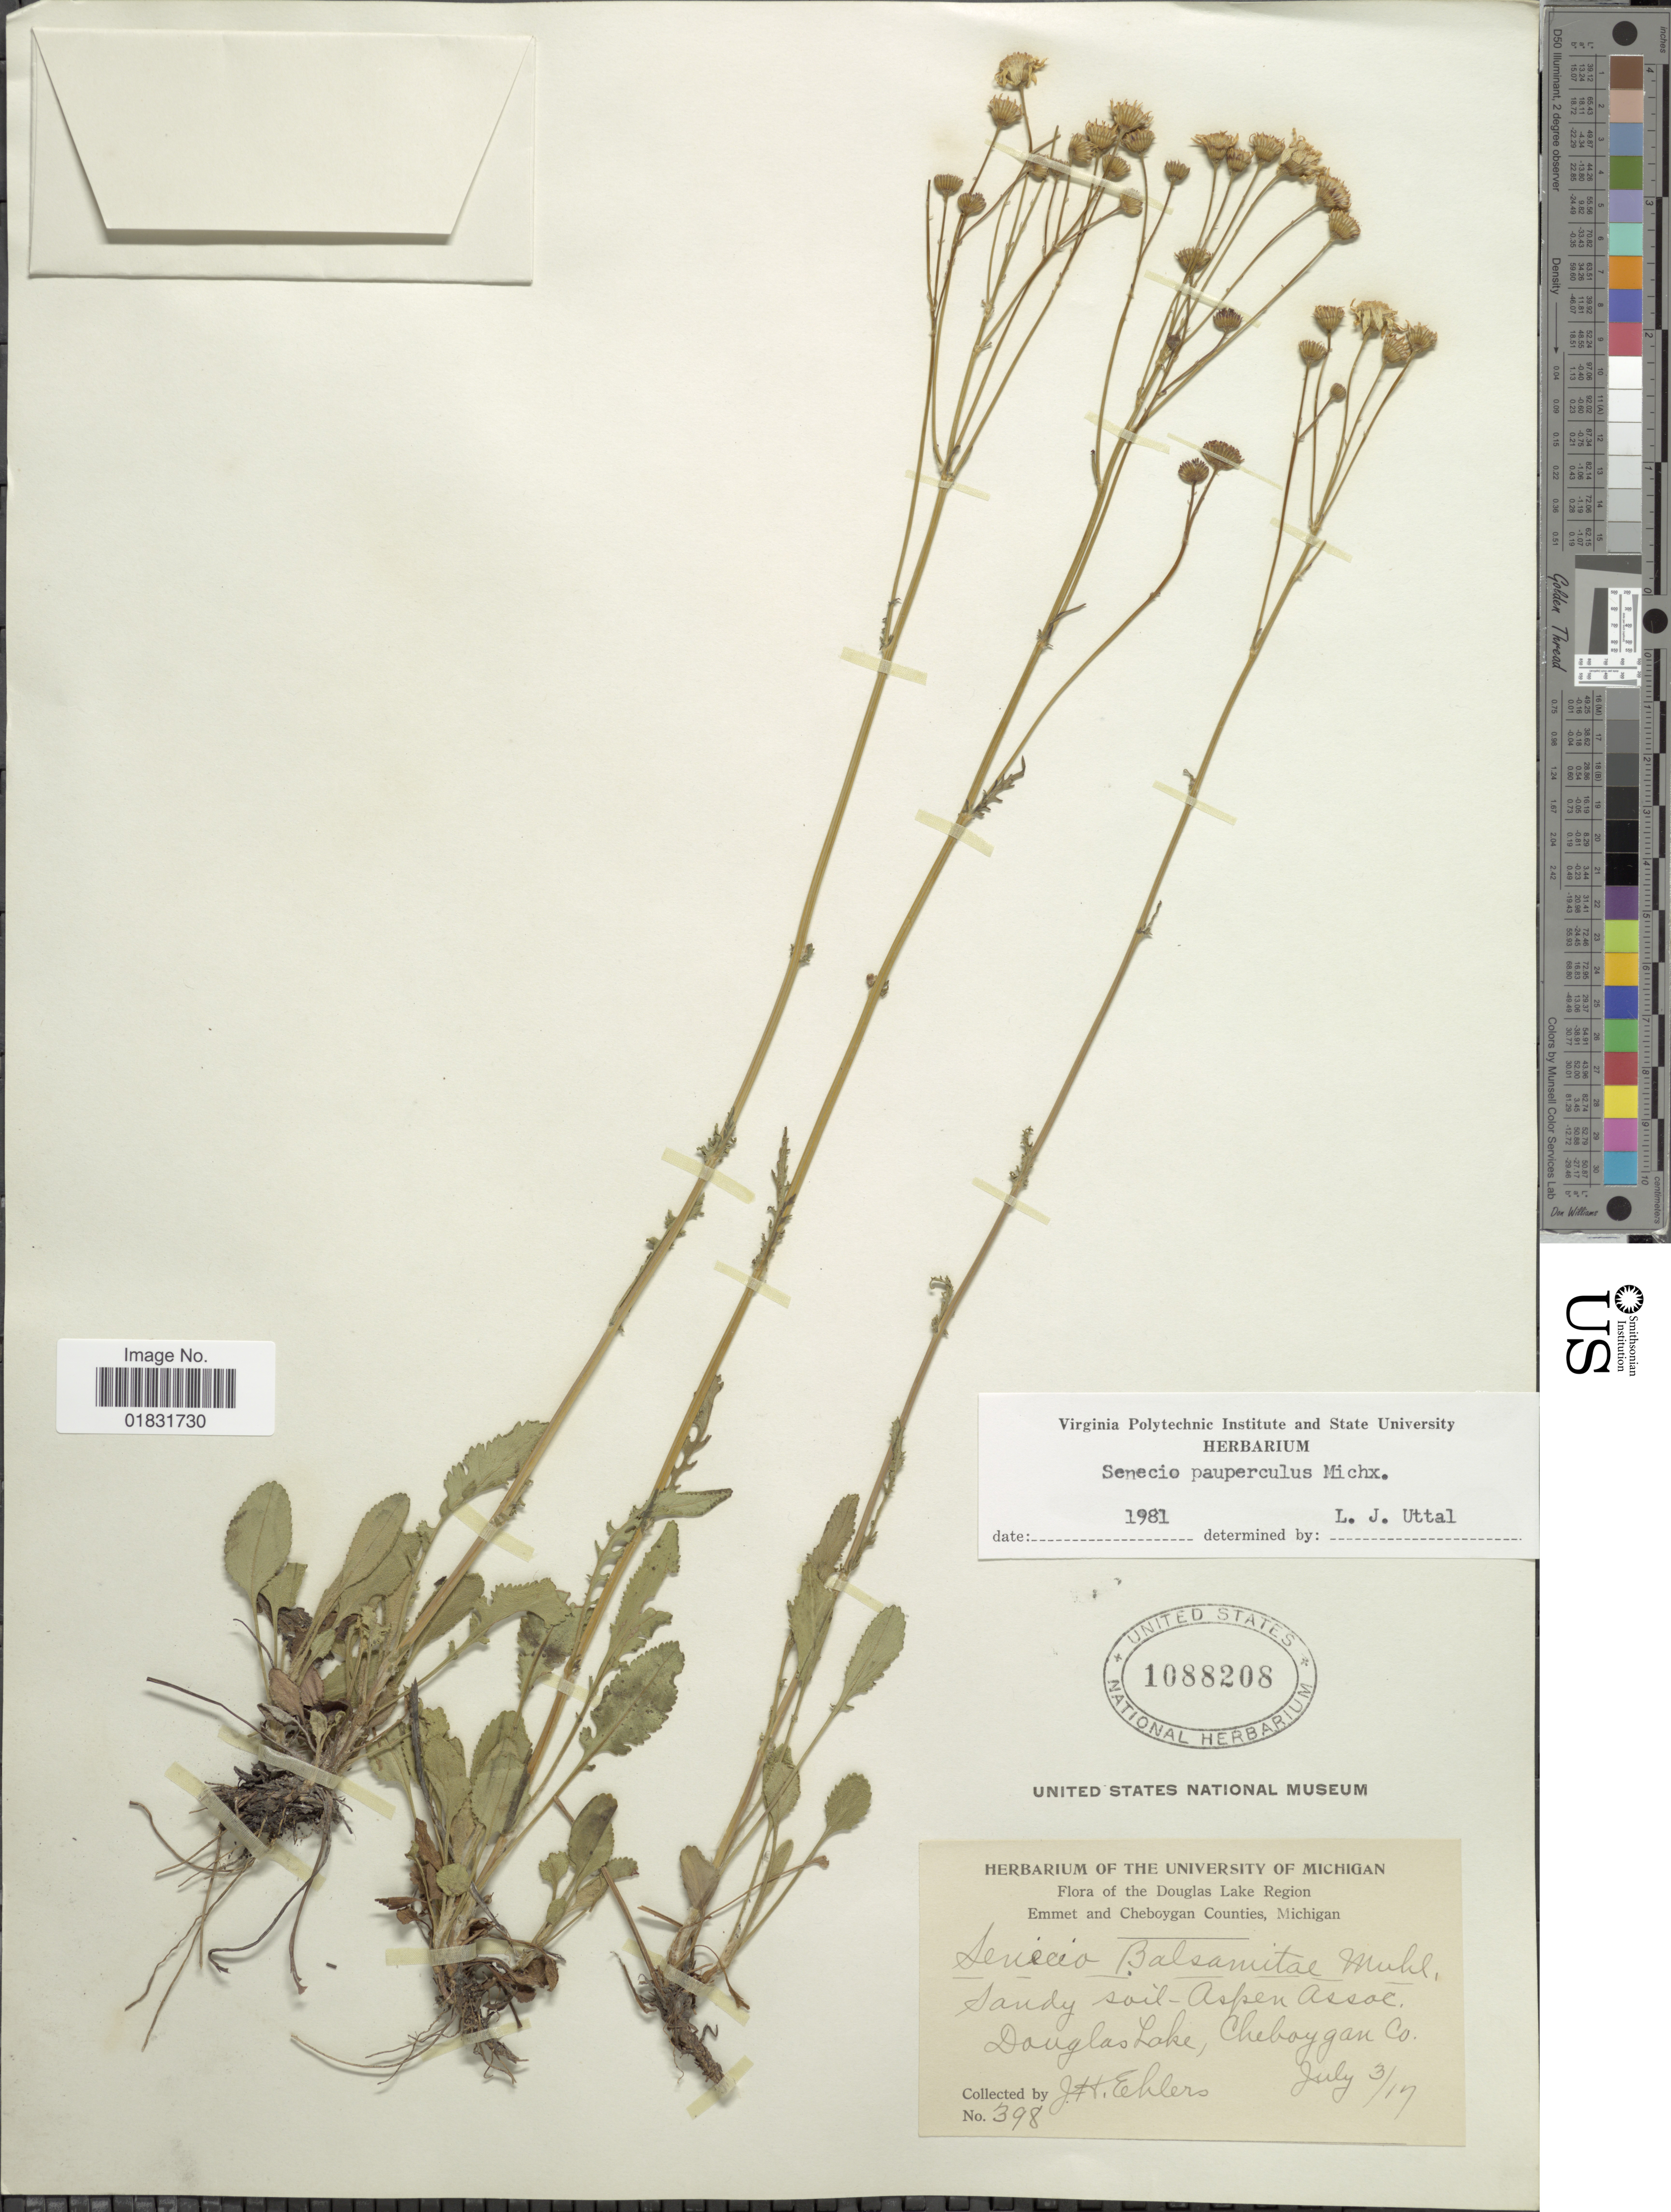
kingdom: Plantae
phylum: Tracheophyta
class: Magnoliopsida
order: Asterales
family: Asteraceae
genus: Packera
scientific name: Packera paupercula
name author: (Michx.) Á. Löve & D. Löve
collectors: J. H. Ehlers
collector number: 398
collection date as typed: Transcribed d/m/y: 3/7/17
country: United States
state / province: Michigan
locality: The Douglas Lake Region Emmet and Cheboygan Counties, Sandy soil-Aspen Assoc. Douglas Lake, Chebouygan Co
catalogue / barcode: US 1088208